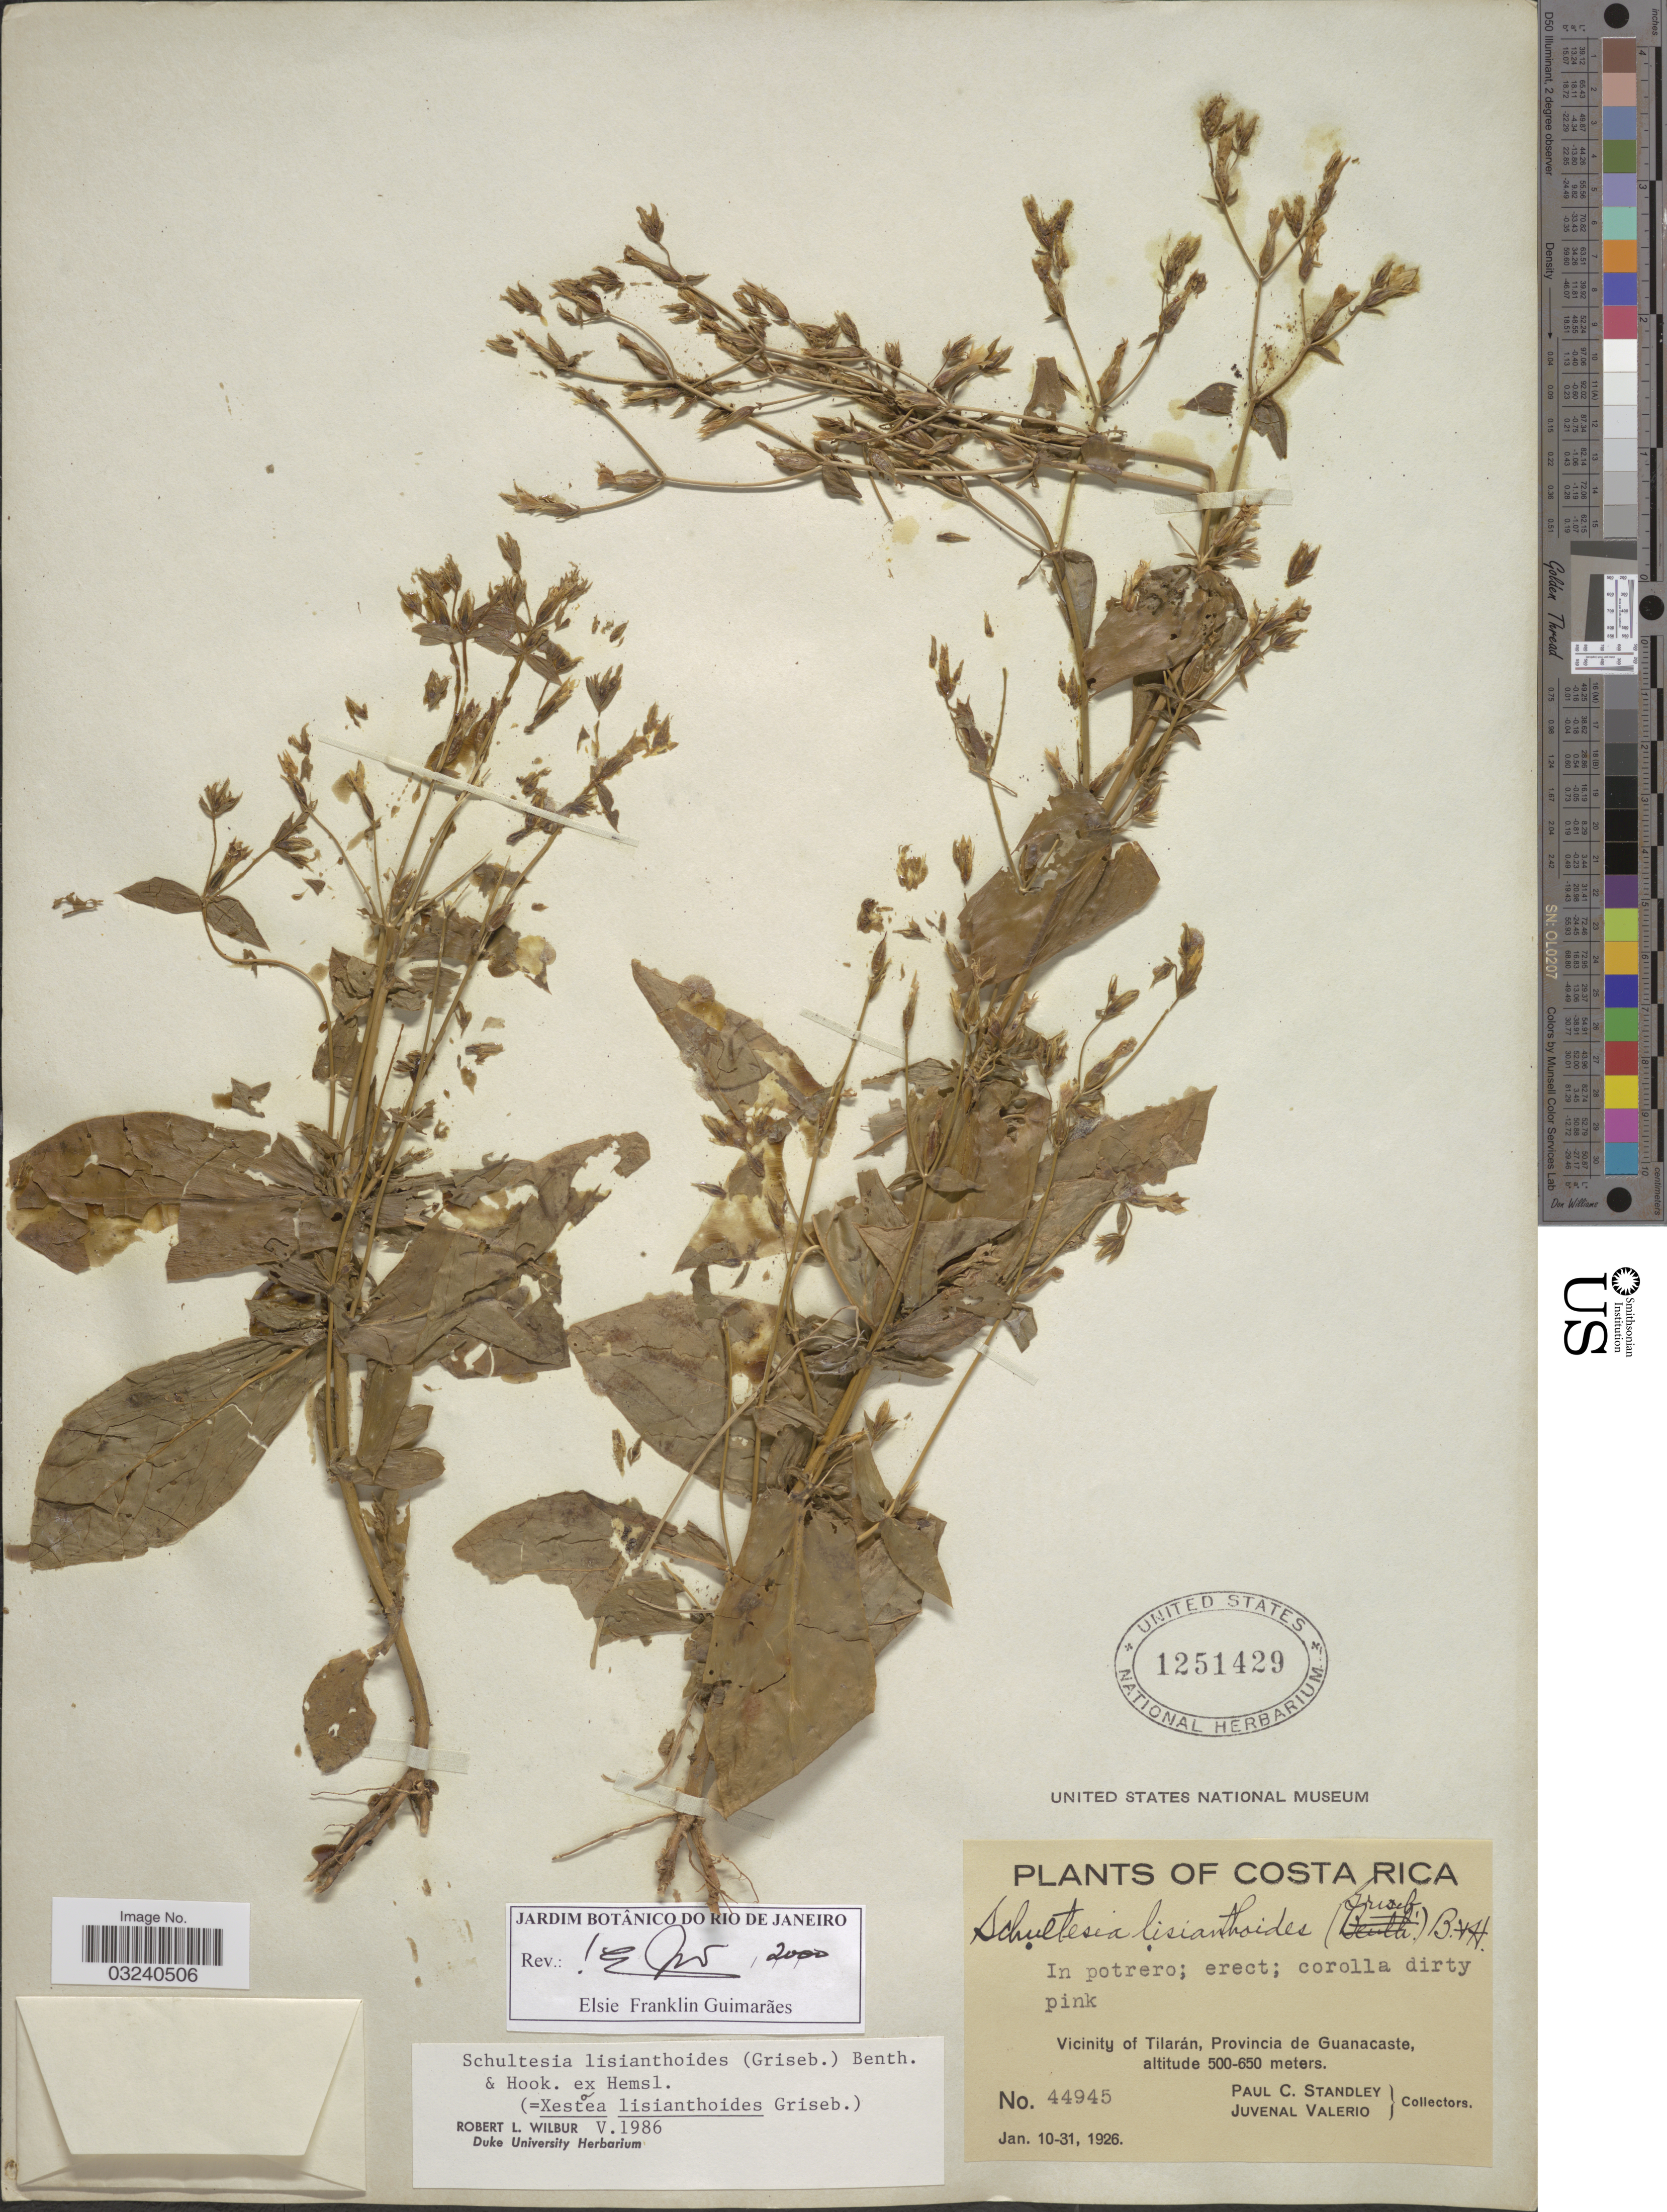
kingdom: Plantae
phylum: Tracheophyta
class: Magnoliopsida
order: Gentianales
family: Gentianaceae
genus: Schultesia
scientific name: Schultesia lisianthoides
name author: (Griseb.) Benth. & Hook. f. ex Hemsl.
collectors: P. C. Standley & J. Valerio R.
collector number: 44945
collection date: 1926-01-10/1926-01-31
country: Costa Rica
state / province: Guanacaste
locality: Vicinity of Tilarán.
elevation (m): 500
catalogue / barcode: US 1251429